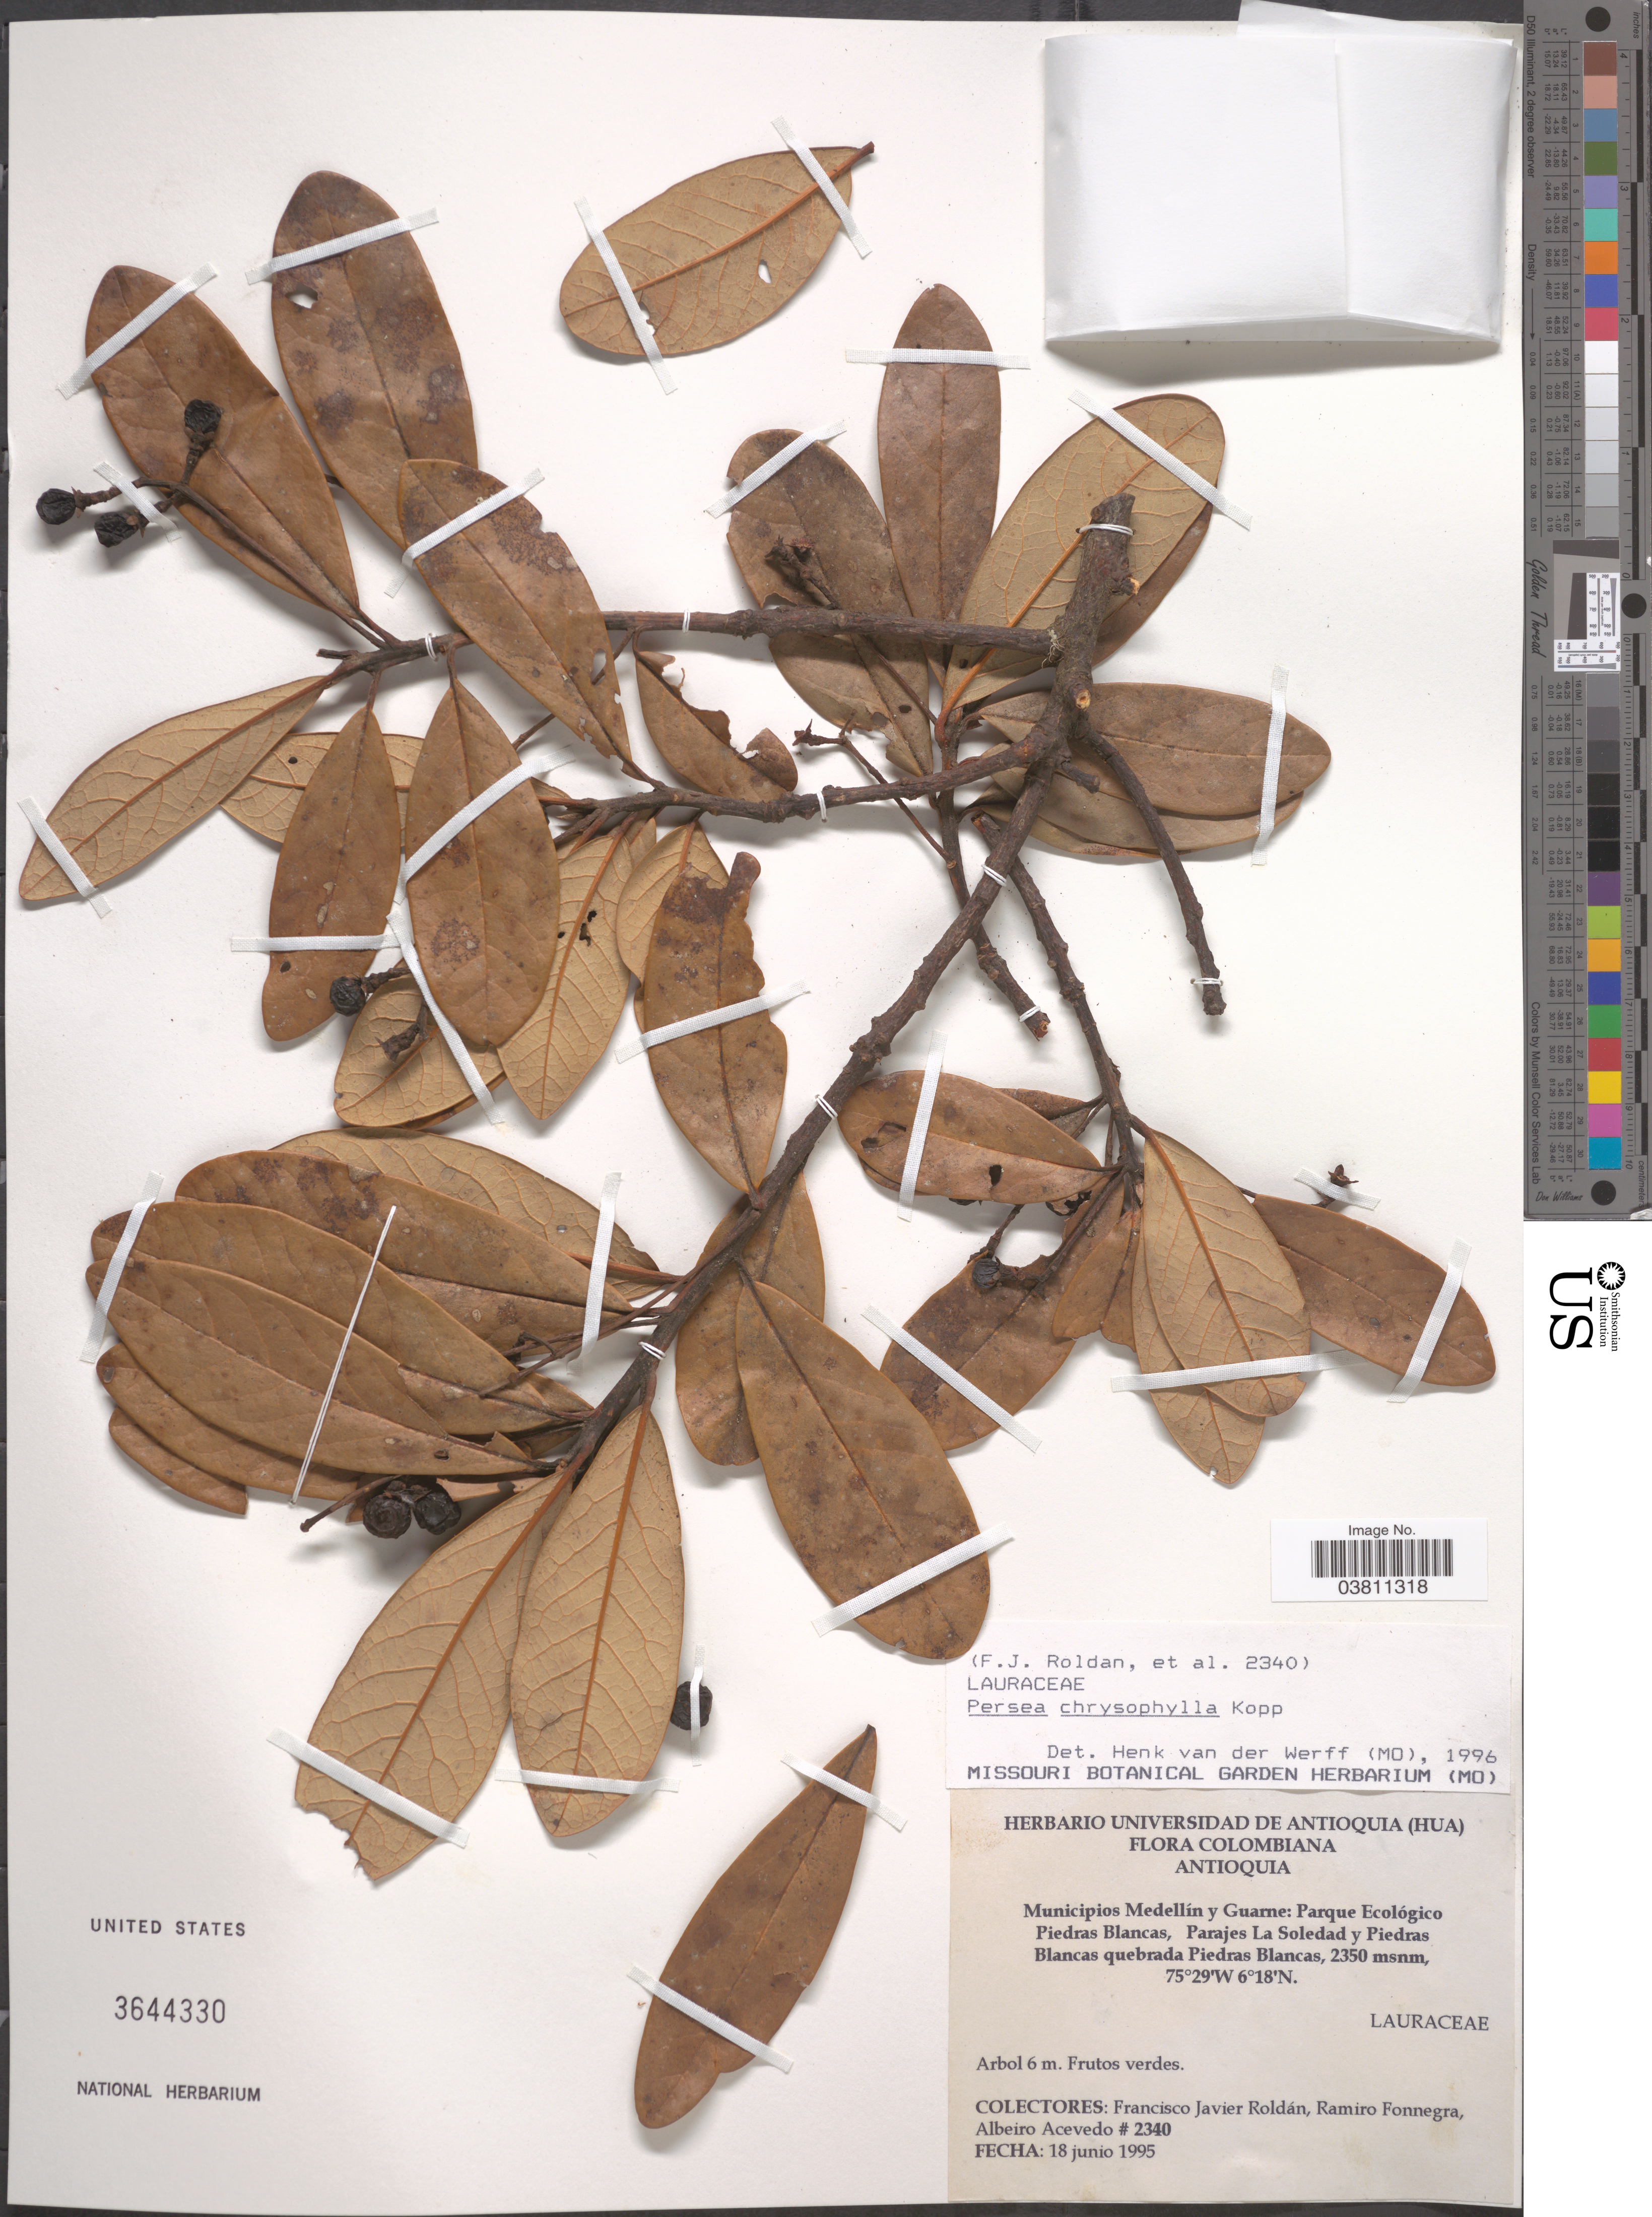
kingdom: Plantae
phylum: Tracheophyta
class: Magnoliopsida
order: Laurales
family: Lauraceae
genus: Persea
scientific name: Persea chrysophylla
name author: L.E. Kopp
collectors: F. J. Roldán, R. Fonnegra & A. Acevedo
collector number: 2340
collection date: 1995-06-18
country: Colombia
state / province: Antioquia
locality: Municipios Medellín y Guarne: Parque Ecológico Piedras Blancas, Parajes La Soledad y Piedras Blancas quebrada Piedras Blancas.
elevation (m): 2350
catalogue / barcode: US 3644330